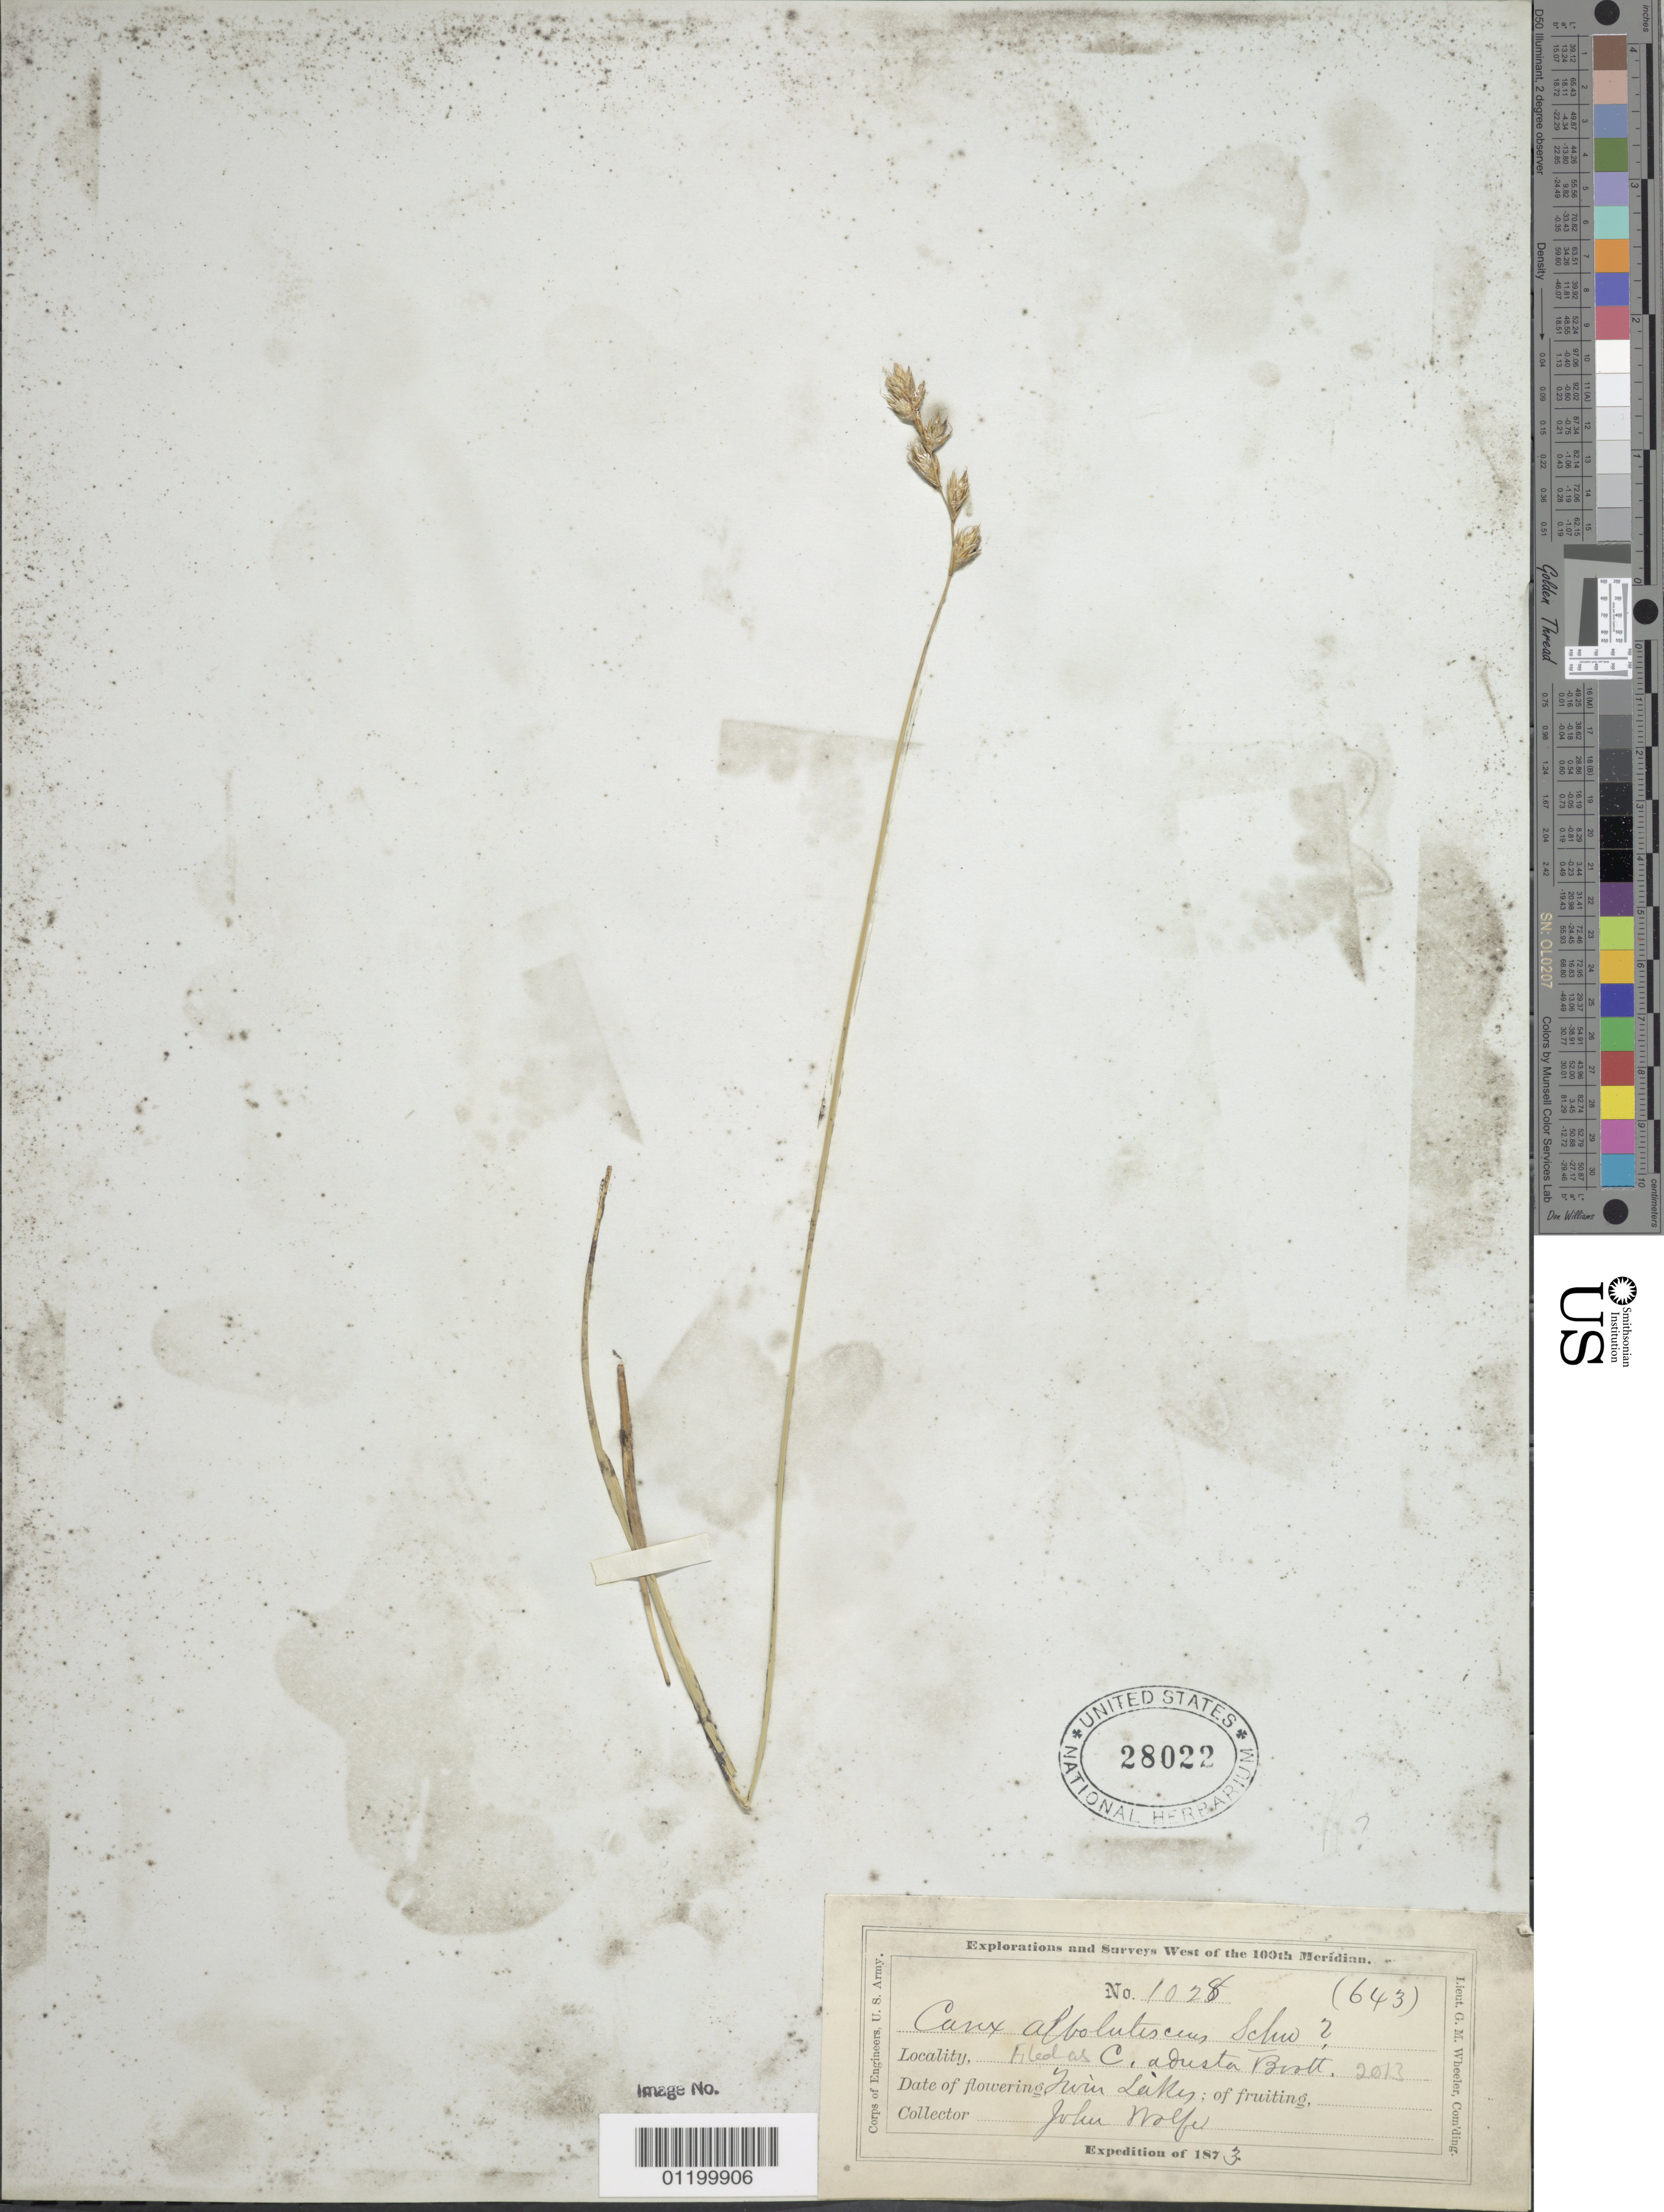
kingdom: Plantae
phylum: Tracheophyta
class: Liliopsida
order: Poales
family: Cyperaceae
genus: Carex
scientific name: Carex adusta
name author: Boott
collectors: J. Wolfe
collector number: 1028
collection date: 1873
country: United States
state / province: Colorado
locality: Twin Lakes.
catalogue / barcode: US 28022